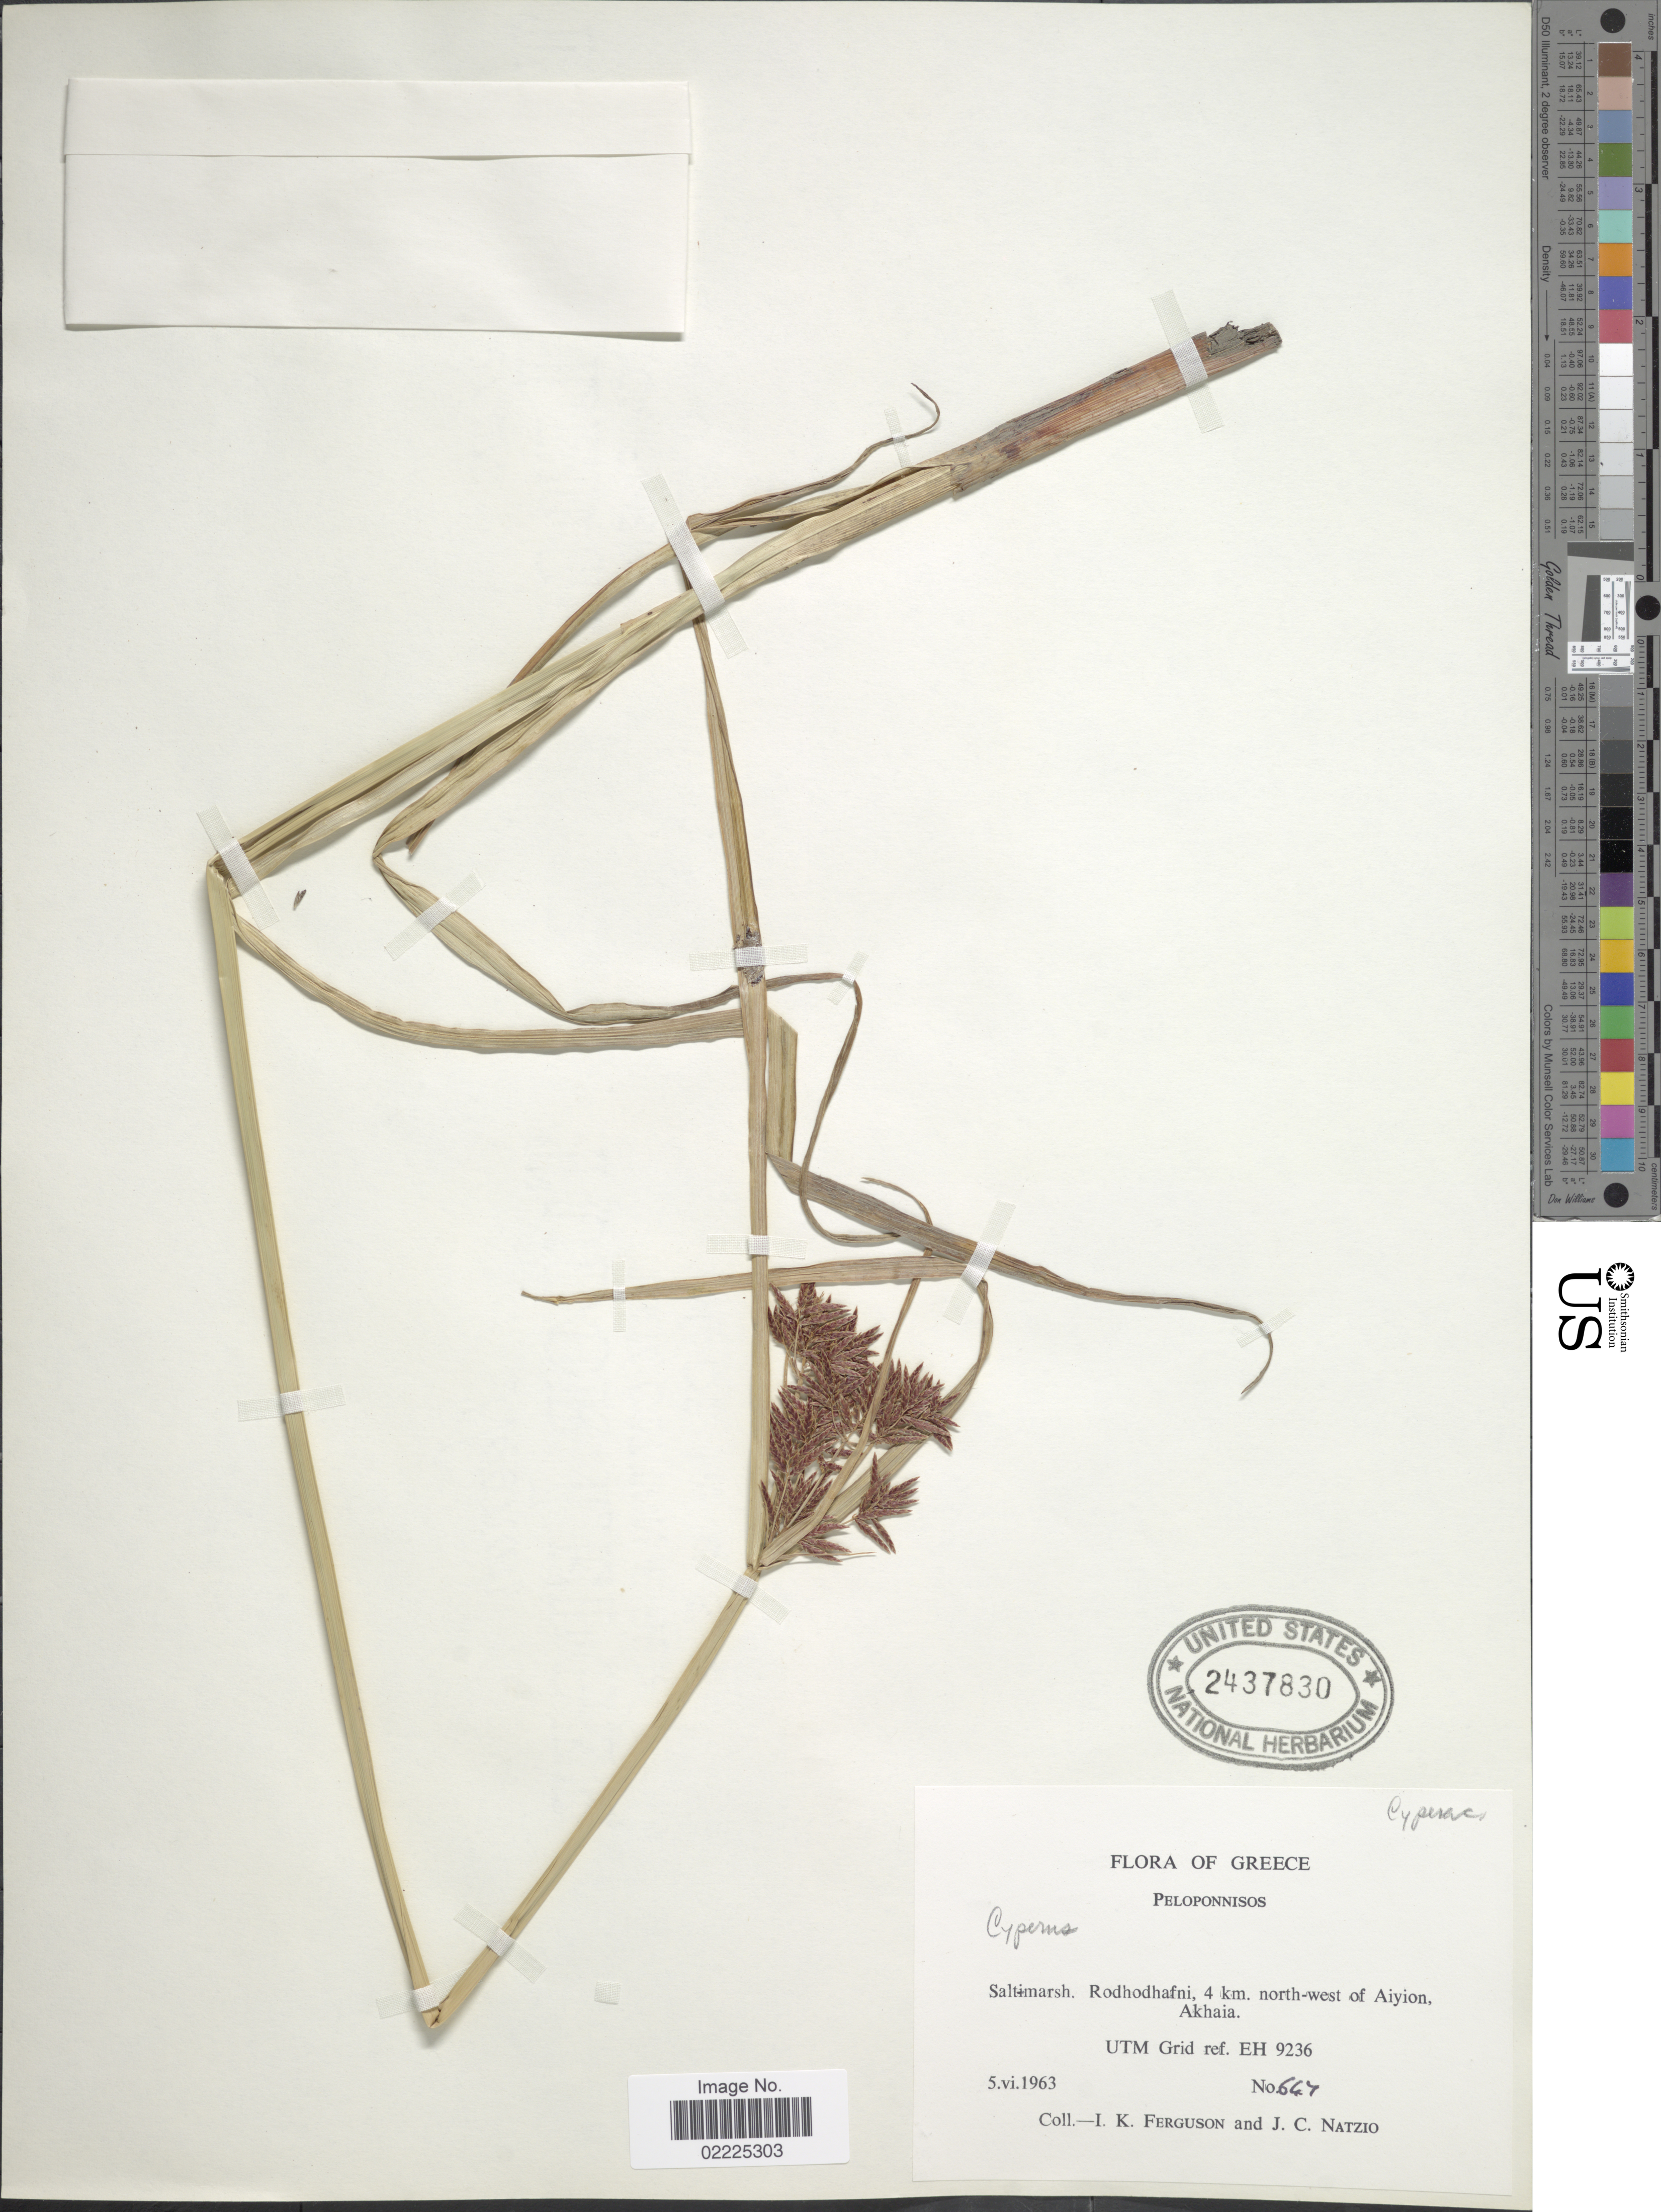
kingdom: Plantae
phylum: Tracheophyta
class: Liliopsida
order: Poales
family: Cyperaceae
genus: Cyperus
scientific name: Cyperus longus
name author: L.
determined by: Strong, Mark T., (BOT), Smithsonian Institution - National Museum of Natural History (UNITED STATES)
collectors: I. K. Ferguson & J. Natzio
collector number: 647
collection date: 1963-06-05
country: Greece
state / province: Peloponnese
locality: Peloponnisos, Saltimarsh, Rodhodhafni, 4 km. north-west of Aiyion, Akhaia, UTM Grid ref. EH 9236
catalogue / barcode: US 2437830